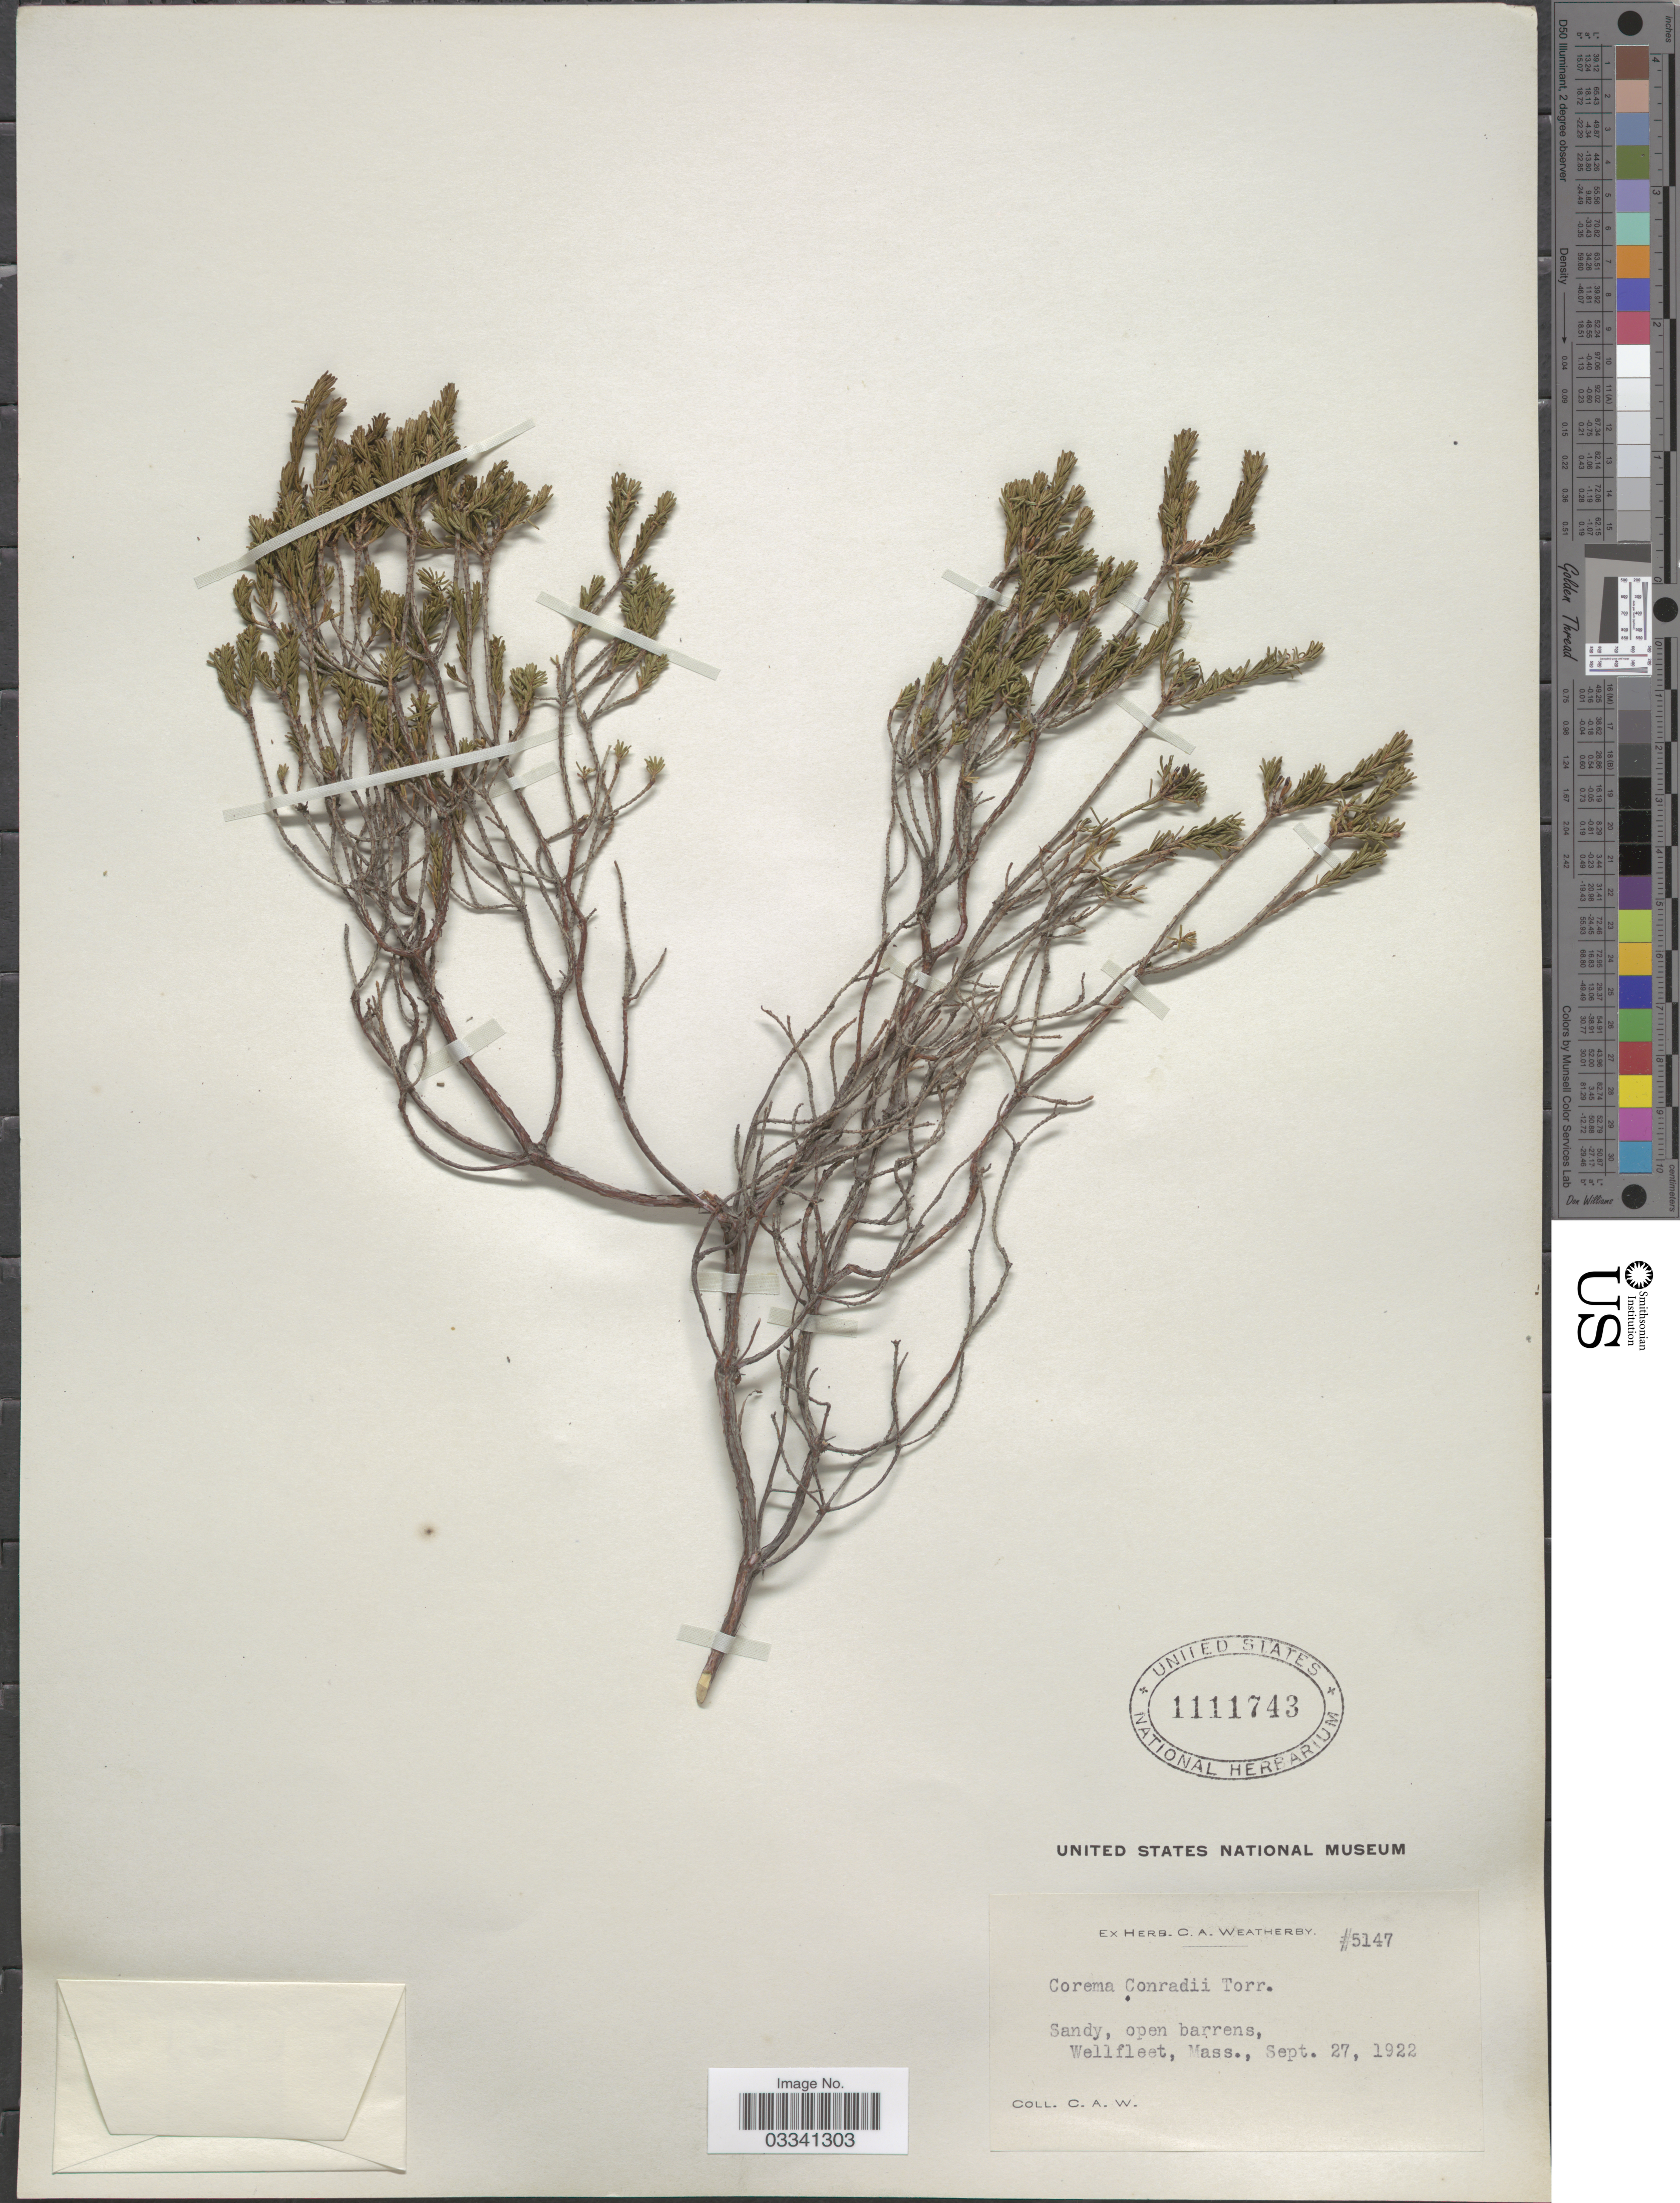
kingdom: Plantae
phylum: Tracheophyta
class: Magnoliopsida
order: Ericales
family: Ericaceae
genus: Corema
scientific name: Corema conradii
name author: Torr.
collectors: C. A. Weatherby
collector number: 5147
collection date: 1922-09-27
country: United States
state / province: Massachusetts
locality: Wellfleet.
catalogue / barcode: US 1111743